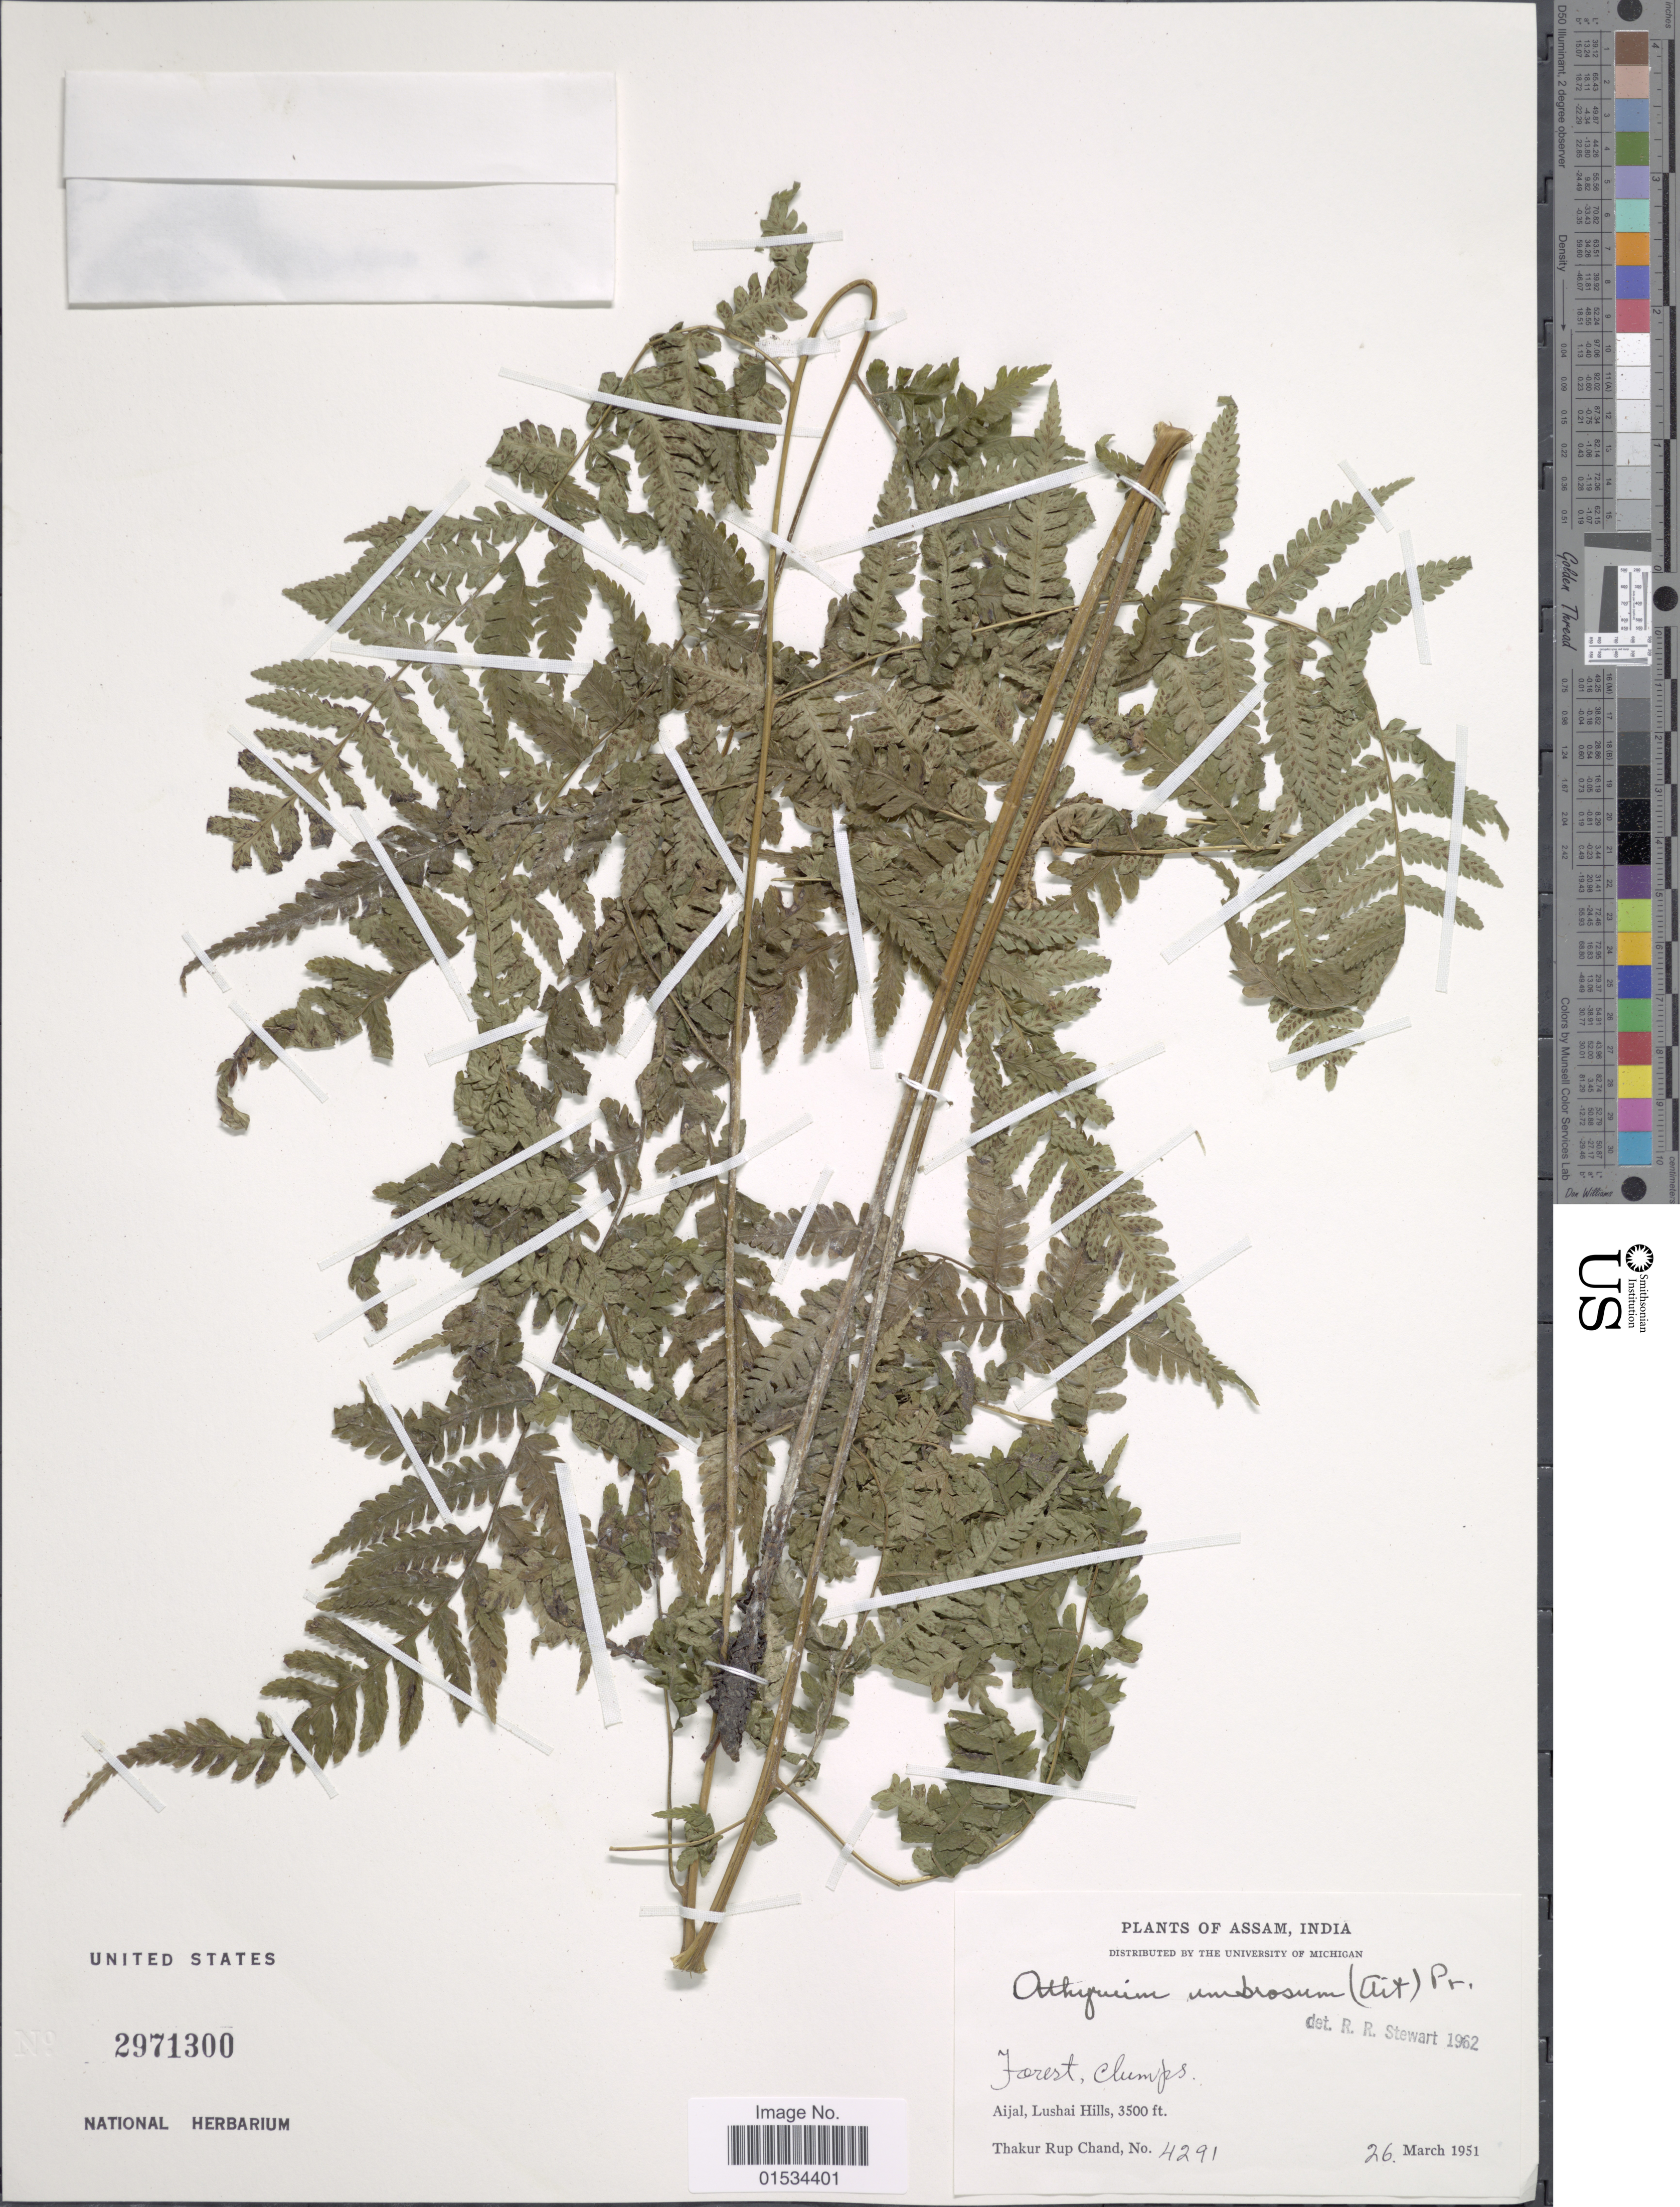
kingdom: Plantae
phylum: Tracheophyta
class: Polypodiopsida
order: Polypodiales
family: Athyriaceae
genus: Diplazium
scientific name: Diplazium umbrosum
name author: Willd.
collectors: T. R. Chand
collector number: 4291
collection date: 1951-03-26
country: India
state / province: Assam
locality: Aijal, Lushai Hills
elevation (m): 1067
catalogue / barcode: US 2971300